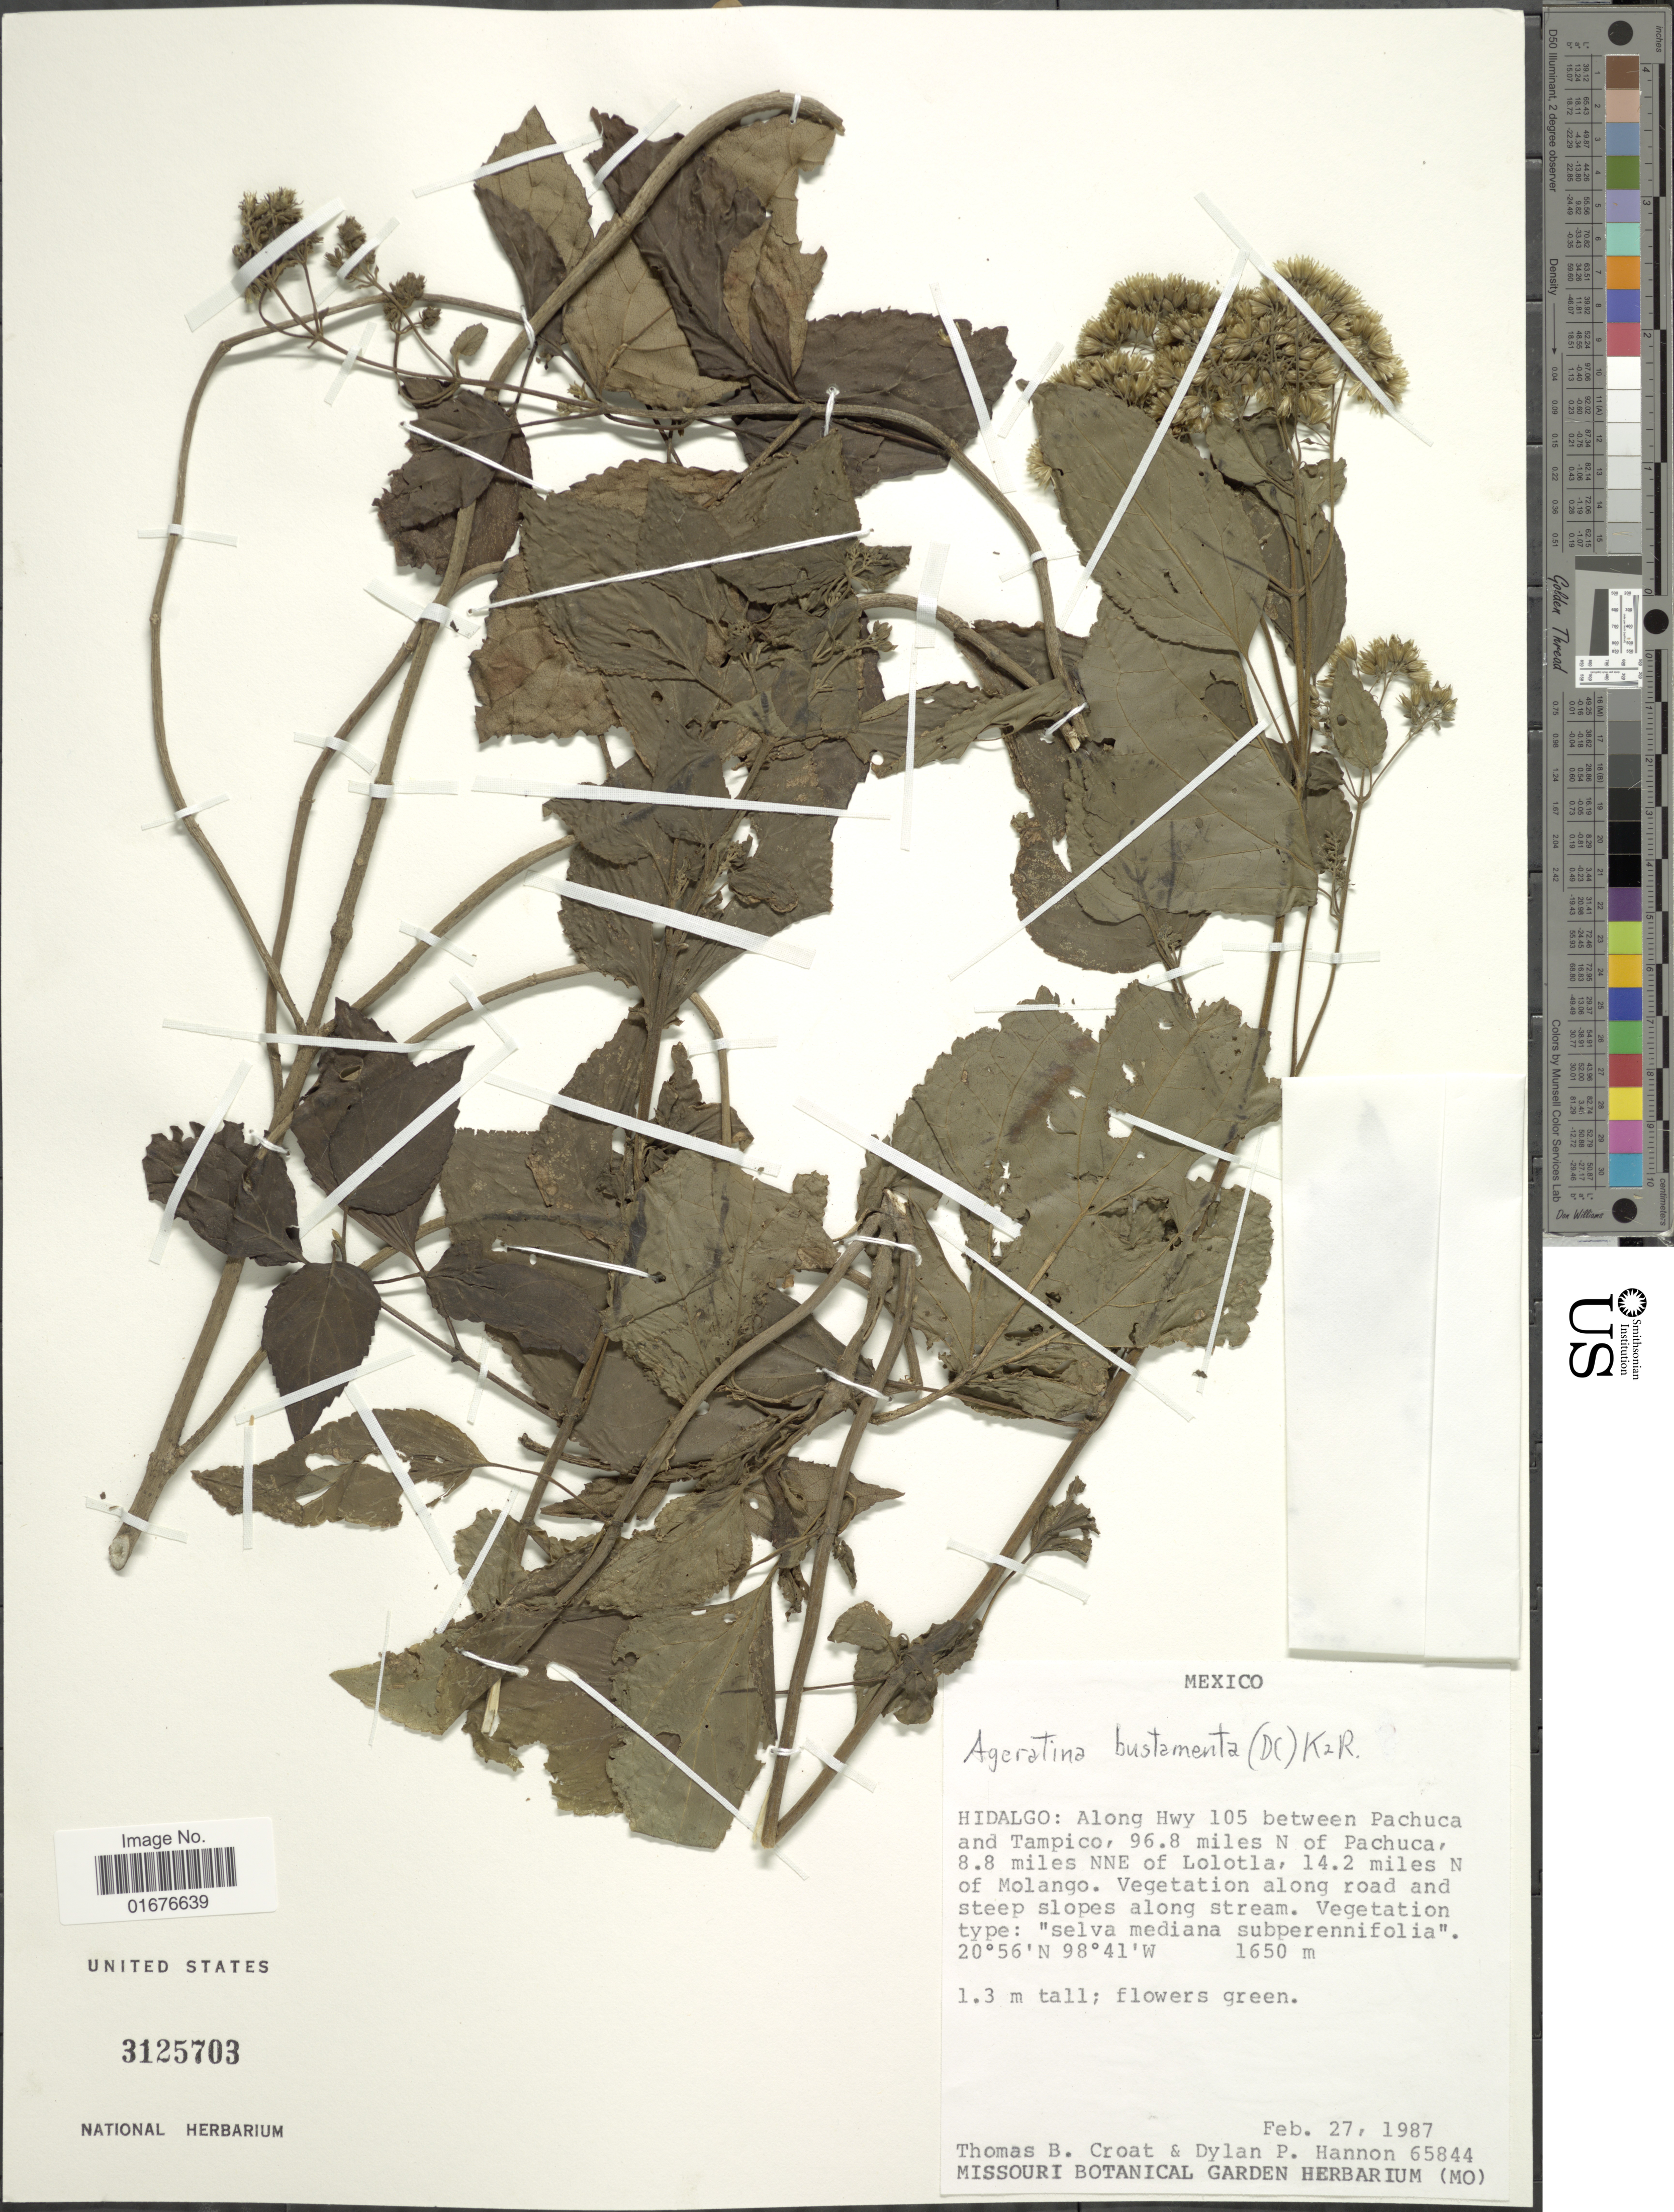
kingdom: Plantae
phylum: Tracheophyta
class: Magnoliopsida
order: Asterales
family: Asteraceae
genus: Ageratina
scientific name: Ageratina pichinchensis var. bustamenta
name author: (DC.) R.M. King & H. Rob.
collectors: T. B. Croat & D. Hannon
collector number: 65844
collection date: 1987-02-27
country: Mexico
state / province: Hidalgo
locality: Along Hwy 105 between Pachuca and Tampico, 96. 8 miles N of Pachuca, 8.8 miles NNE of Lolotla, 14.2 miles N of Molango, vegetation along the road and steep slopes along stream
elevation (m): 1650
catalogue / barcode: US 3125703